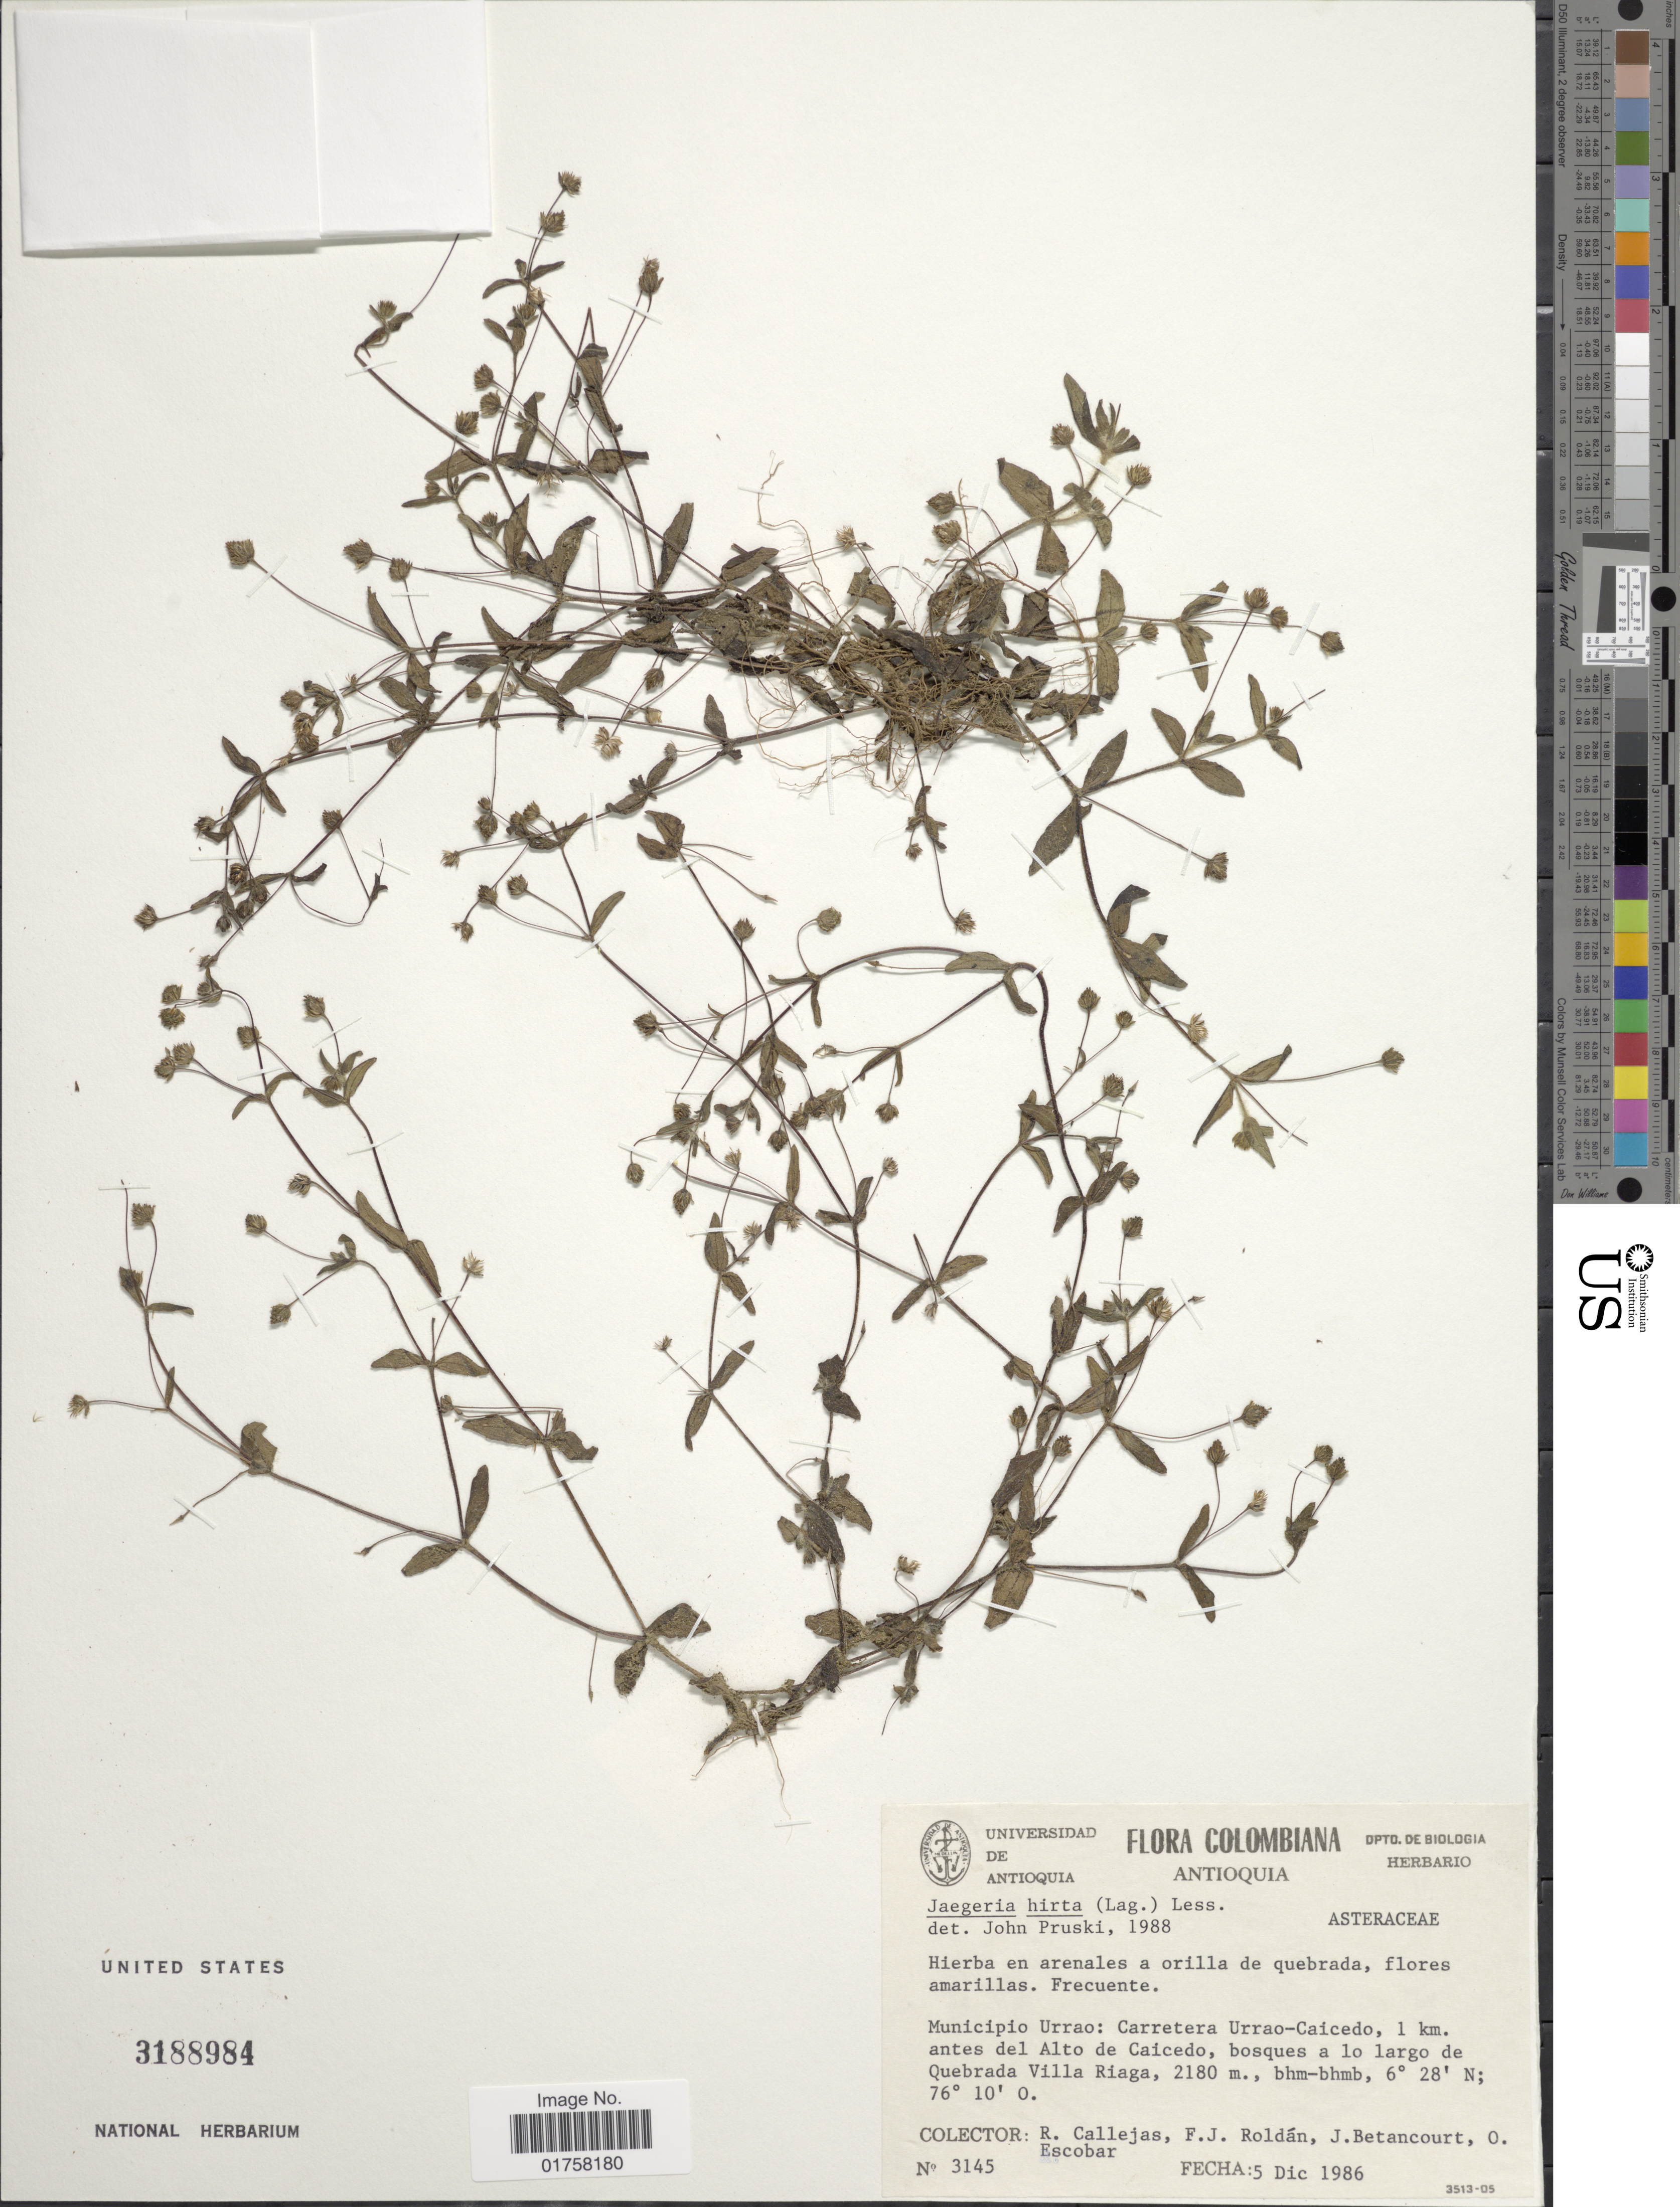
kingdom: Plantae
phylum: Tracheophyta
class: Magnoliopsida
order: Asterales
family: Asteraceae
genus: Jaegeria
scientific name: Jaegeria hirta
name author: (Lag.) Less.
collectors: R. Callejas, F. J. Roldán, J. Betancourt & O. D. Escobar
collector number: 3145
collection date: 1986-12-05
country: Colombia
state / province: Antioquia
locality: Municipio Urrao: Carretera Urrao-Caicedo, 1 km. antes del Alto de Caicedo, bosque a largo de Quebrada Villa Riaga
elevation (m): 2180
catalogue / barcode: US 3188984